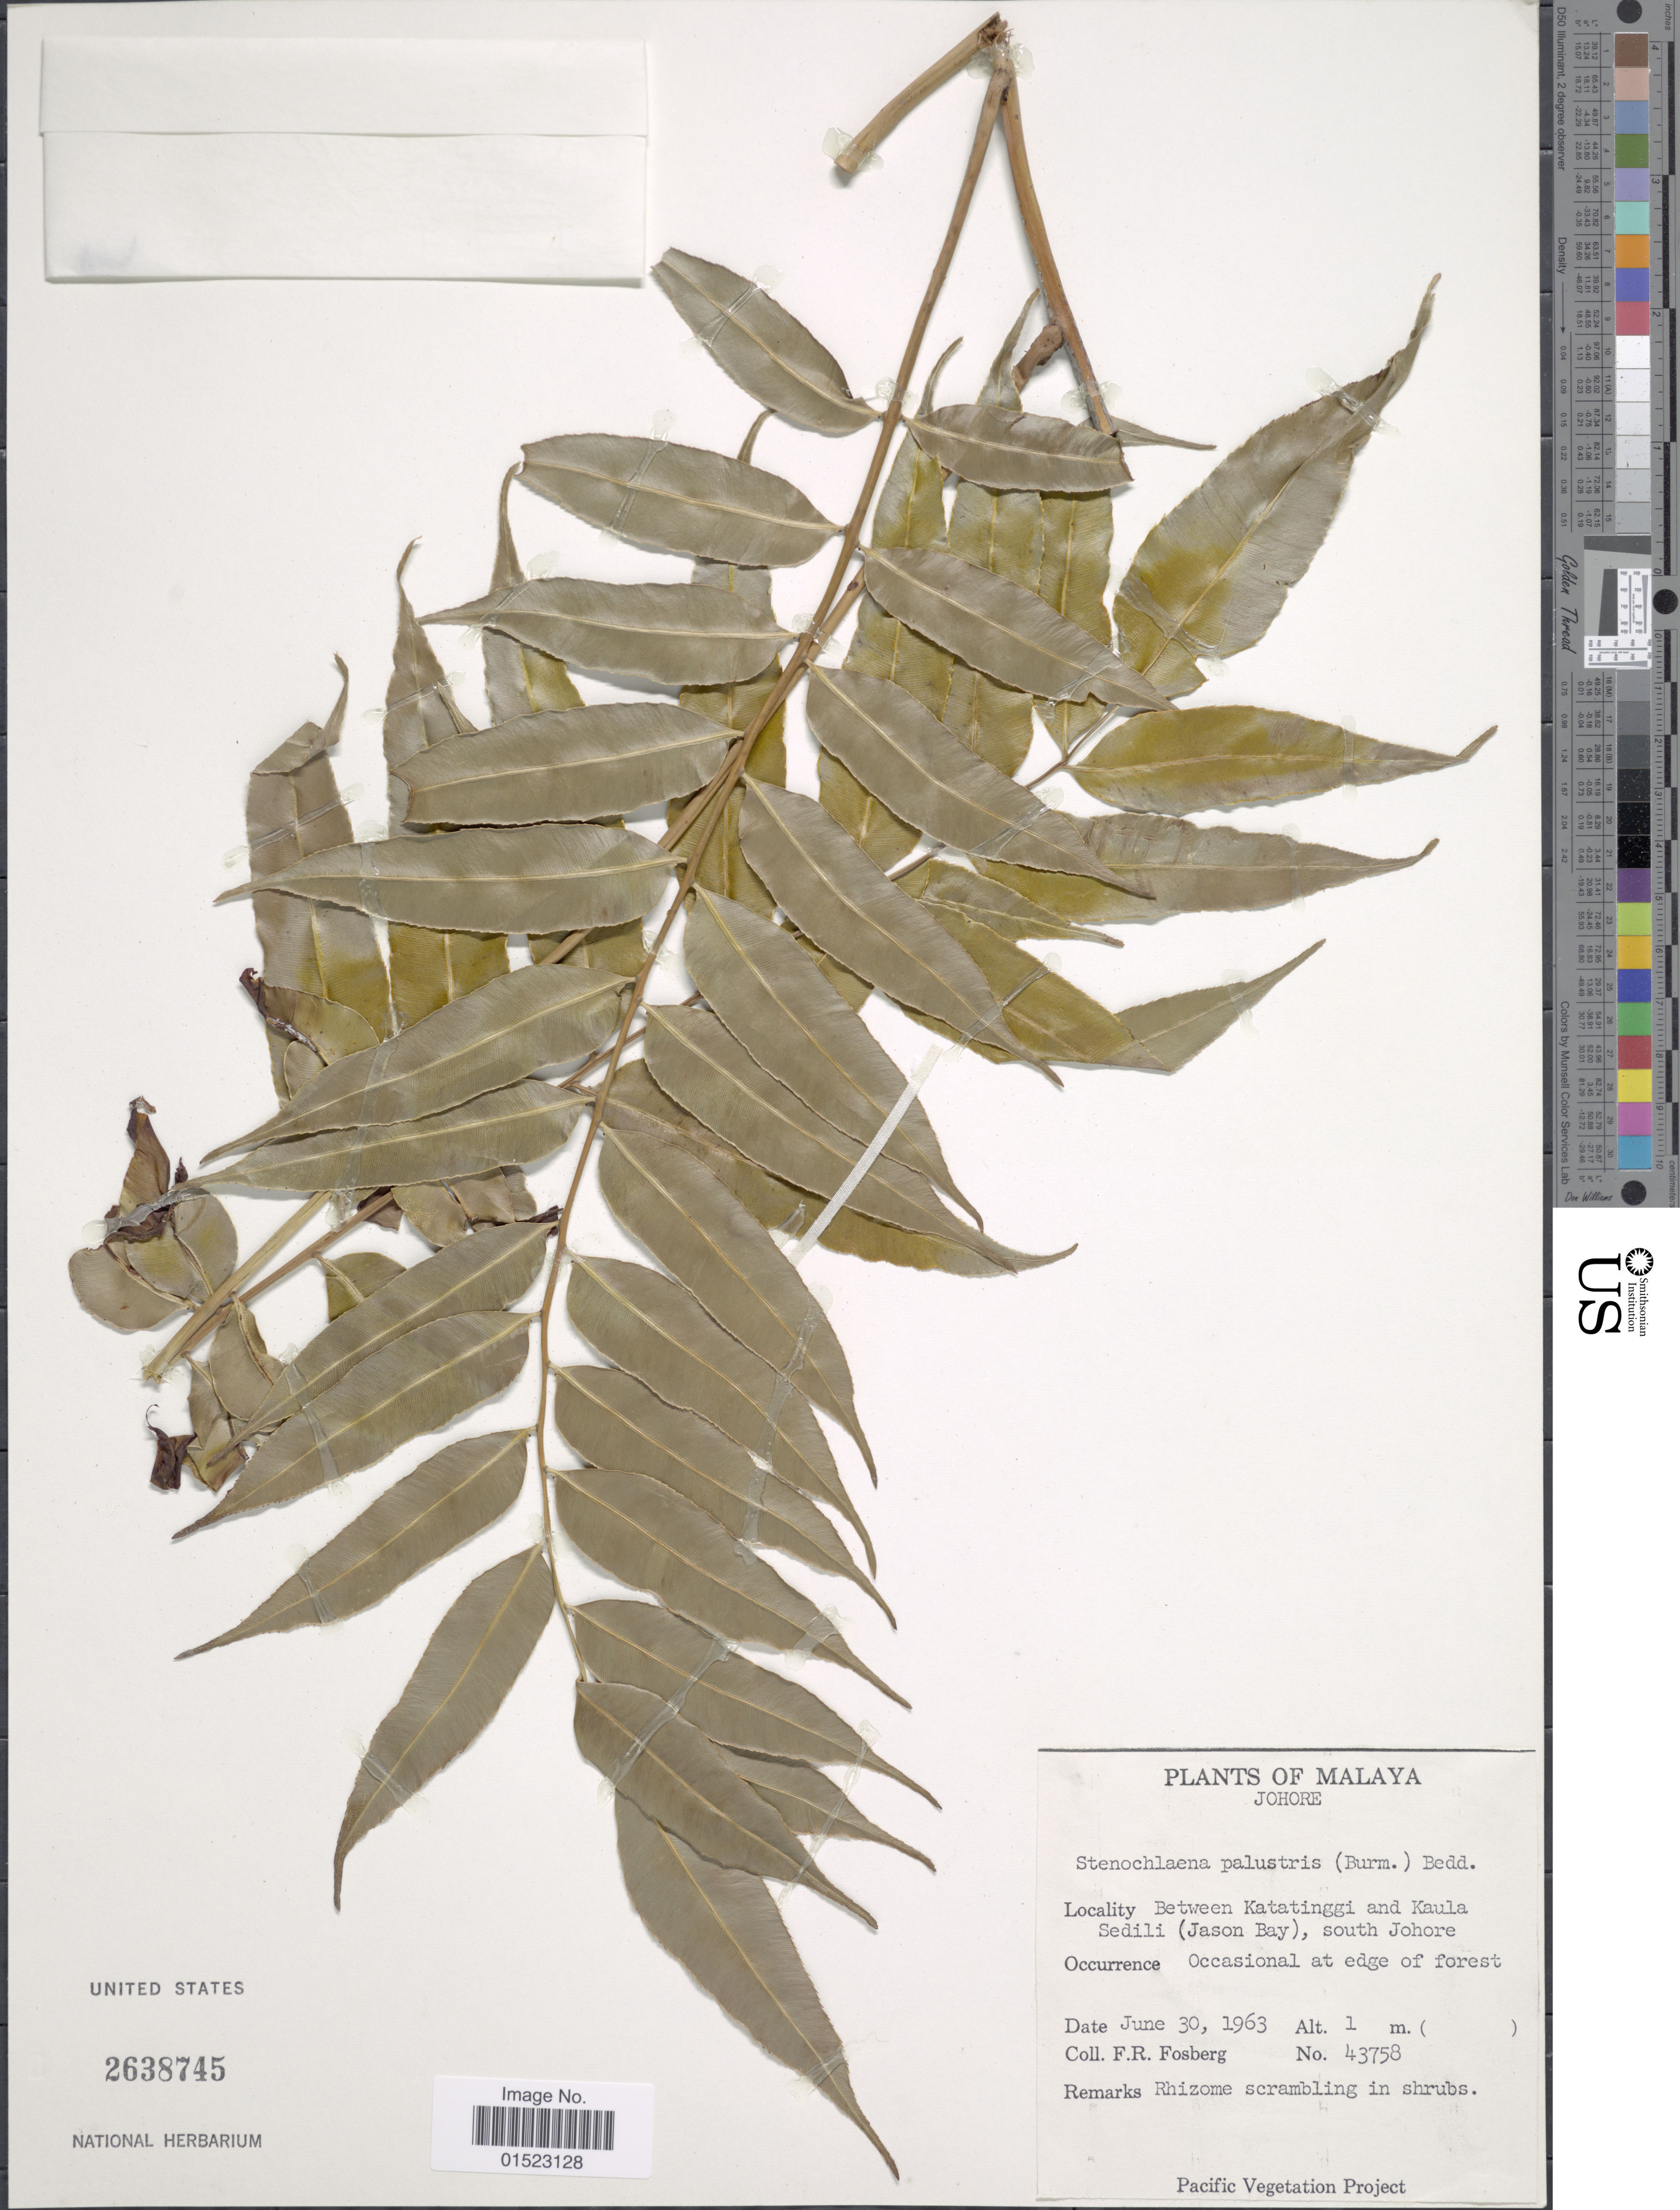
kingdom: Plantae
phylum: Tracheophyta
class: Polypodiopsida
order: Polypodiales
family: Blechnaceae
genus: Stenochlaena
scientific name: Stenochlaena palustris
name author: (Burm. f.) Bedd.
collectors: F. R. Fosberg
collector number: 43758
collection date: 1963-06-30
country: Malaysia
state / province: Johor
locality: Between Katatinggi and Kaula Sedili (Jason Bay), south Johore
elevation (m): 1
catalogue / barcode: US 2638745